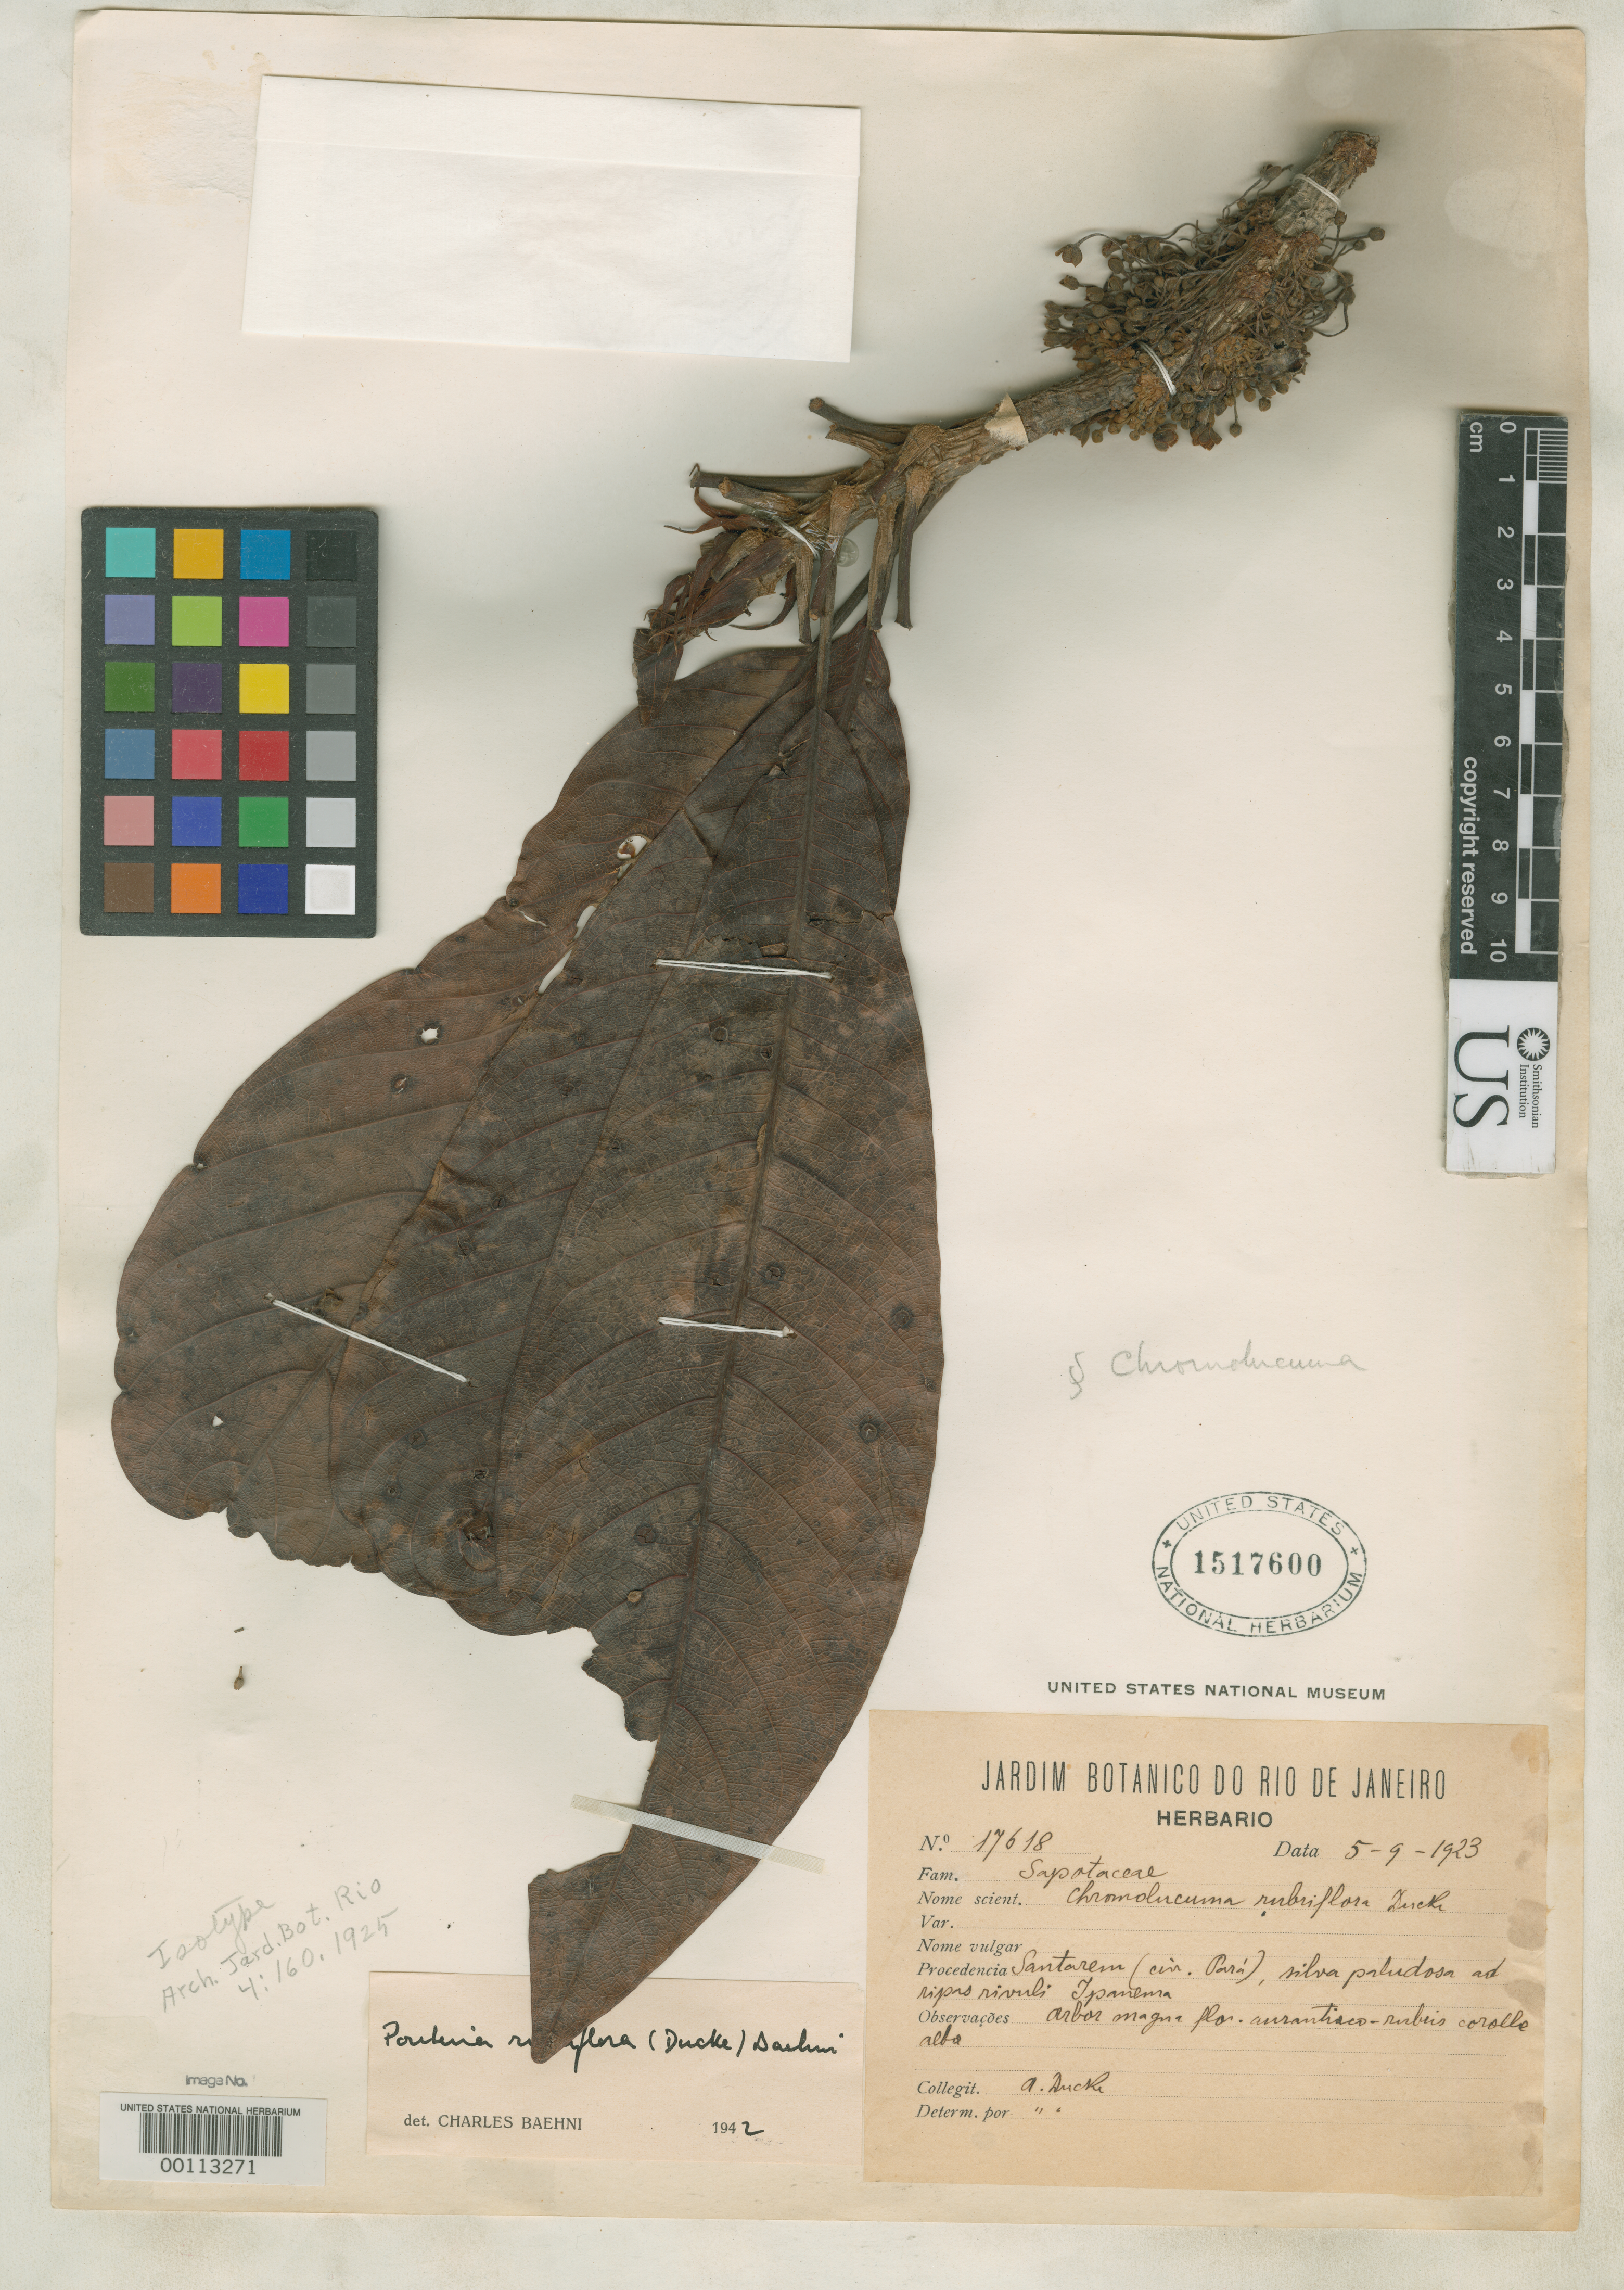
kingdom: Plantae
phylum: Tracheophyta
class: Magnoliopsida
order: Ericales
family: Sapotaceae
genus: Chromolucuma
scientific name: Chromolucuma rubriflora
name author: Ducke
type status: Isotype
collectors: A. Ducke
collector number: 17618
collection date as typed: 1923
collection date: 1923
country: Brazil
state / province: Pará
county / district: Santarem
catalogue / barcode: US 1517600